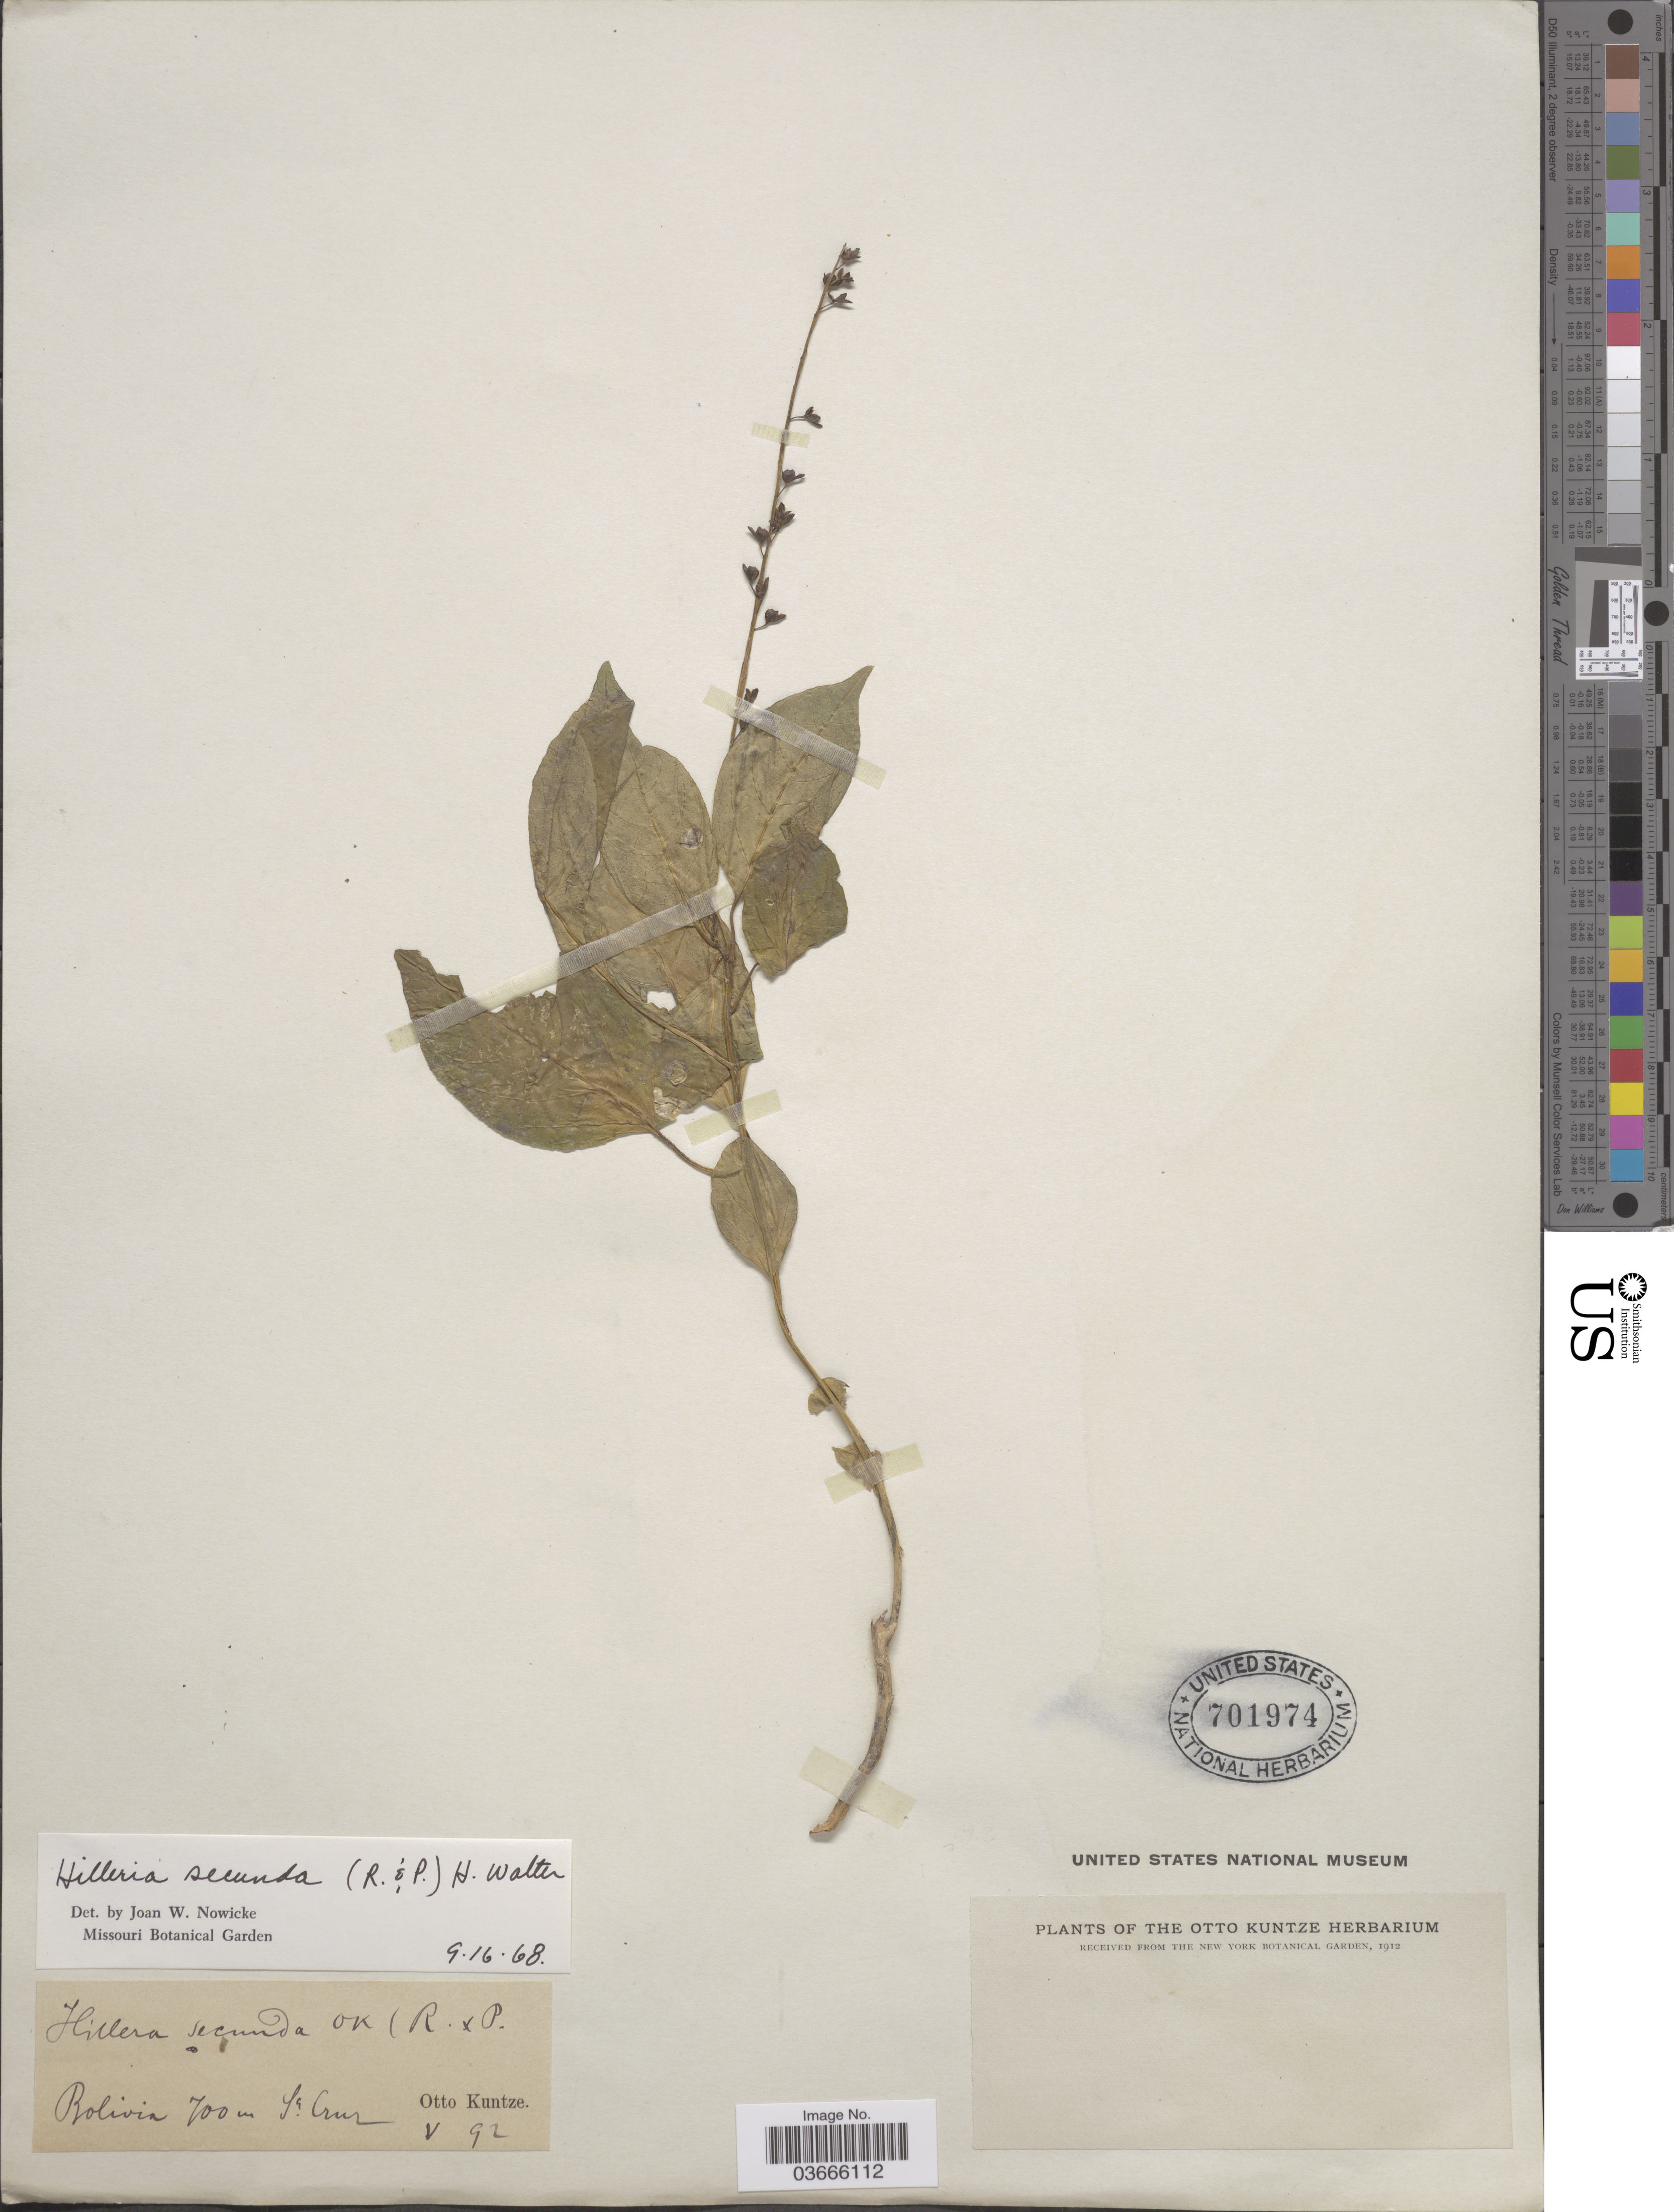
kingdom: Plantae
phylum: Tracheophyta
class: Magnoliopsida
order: Caryophyllales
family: Phytolaccaceae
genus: Hilleria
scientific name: Hilleria secunda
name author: (Ruiz & Pav.) H. Walter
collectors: C.E.O. Kuntze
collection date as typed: Transcribed d/m/y: /5/92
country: Bolivia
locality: Sa Cruz.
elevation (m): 700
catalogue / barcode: US 701974